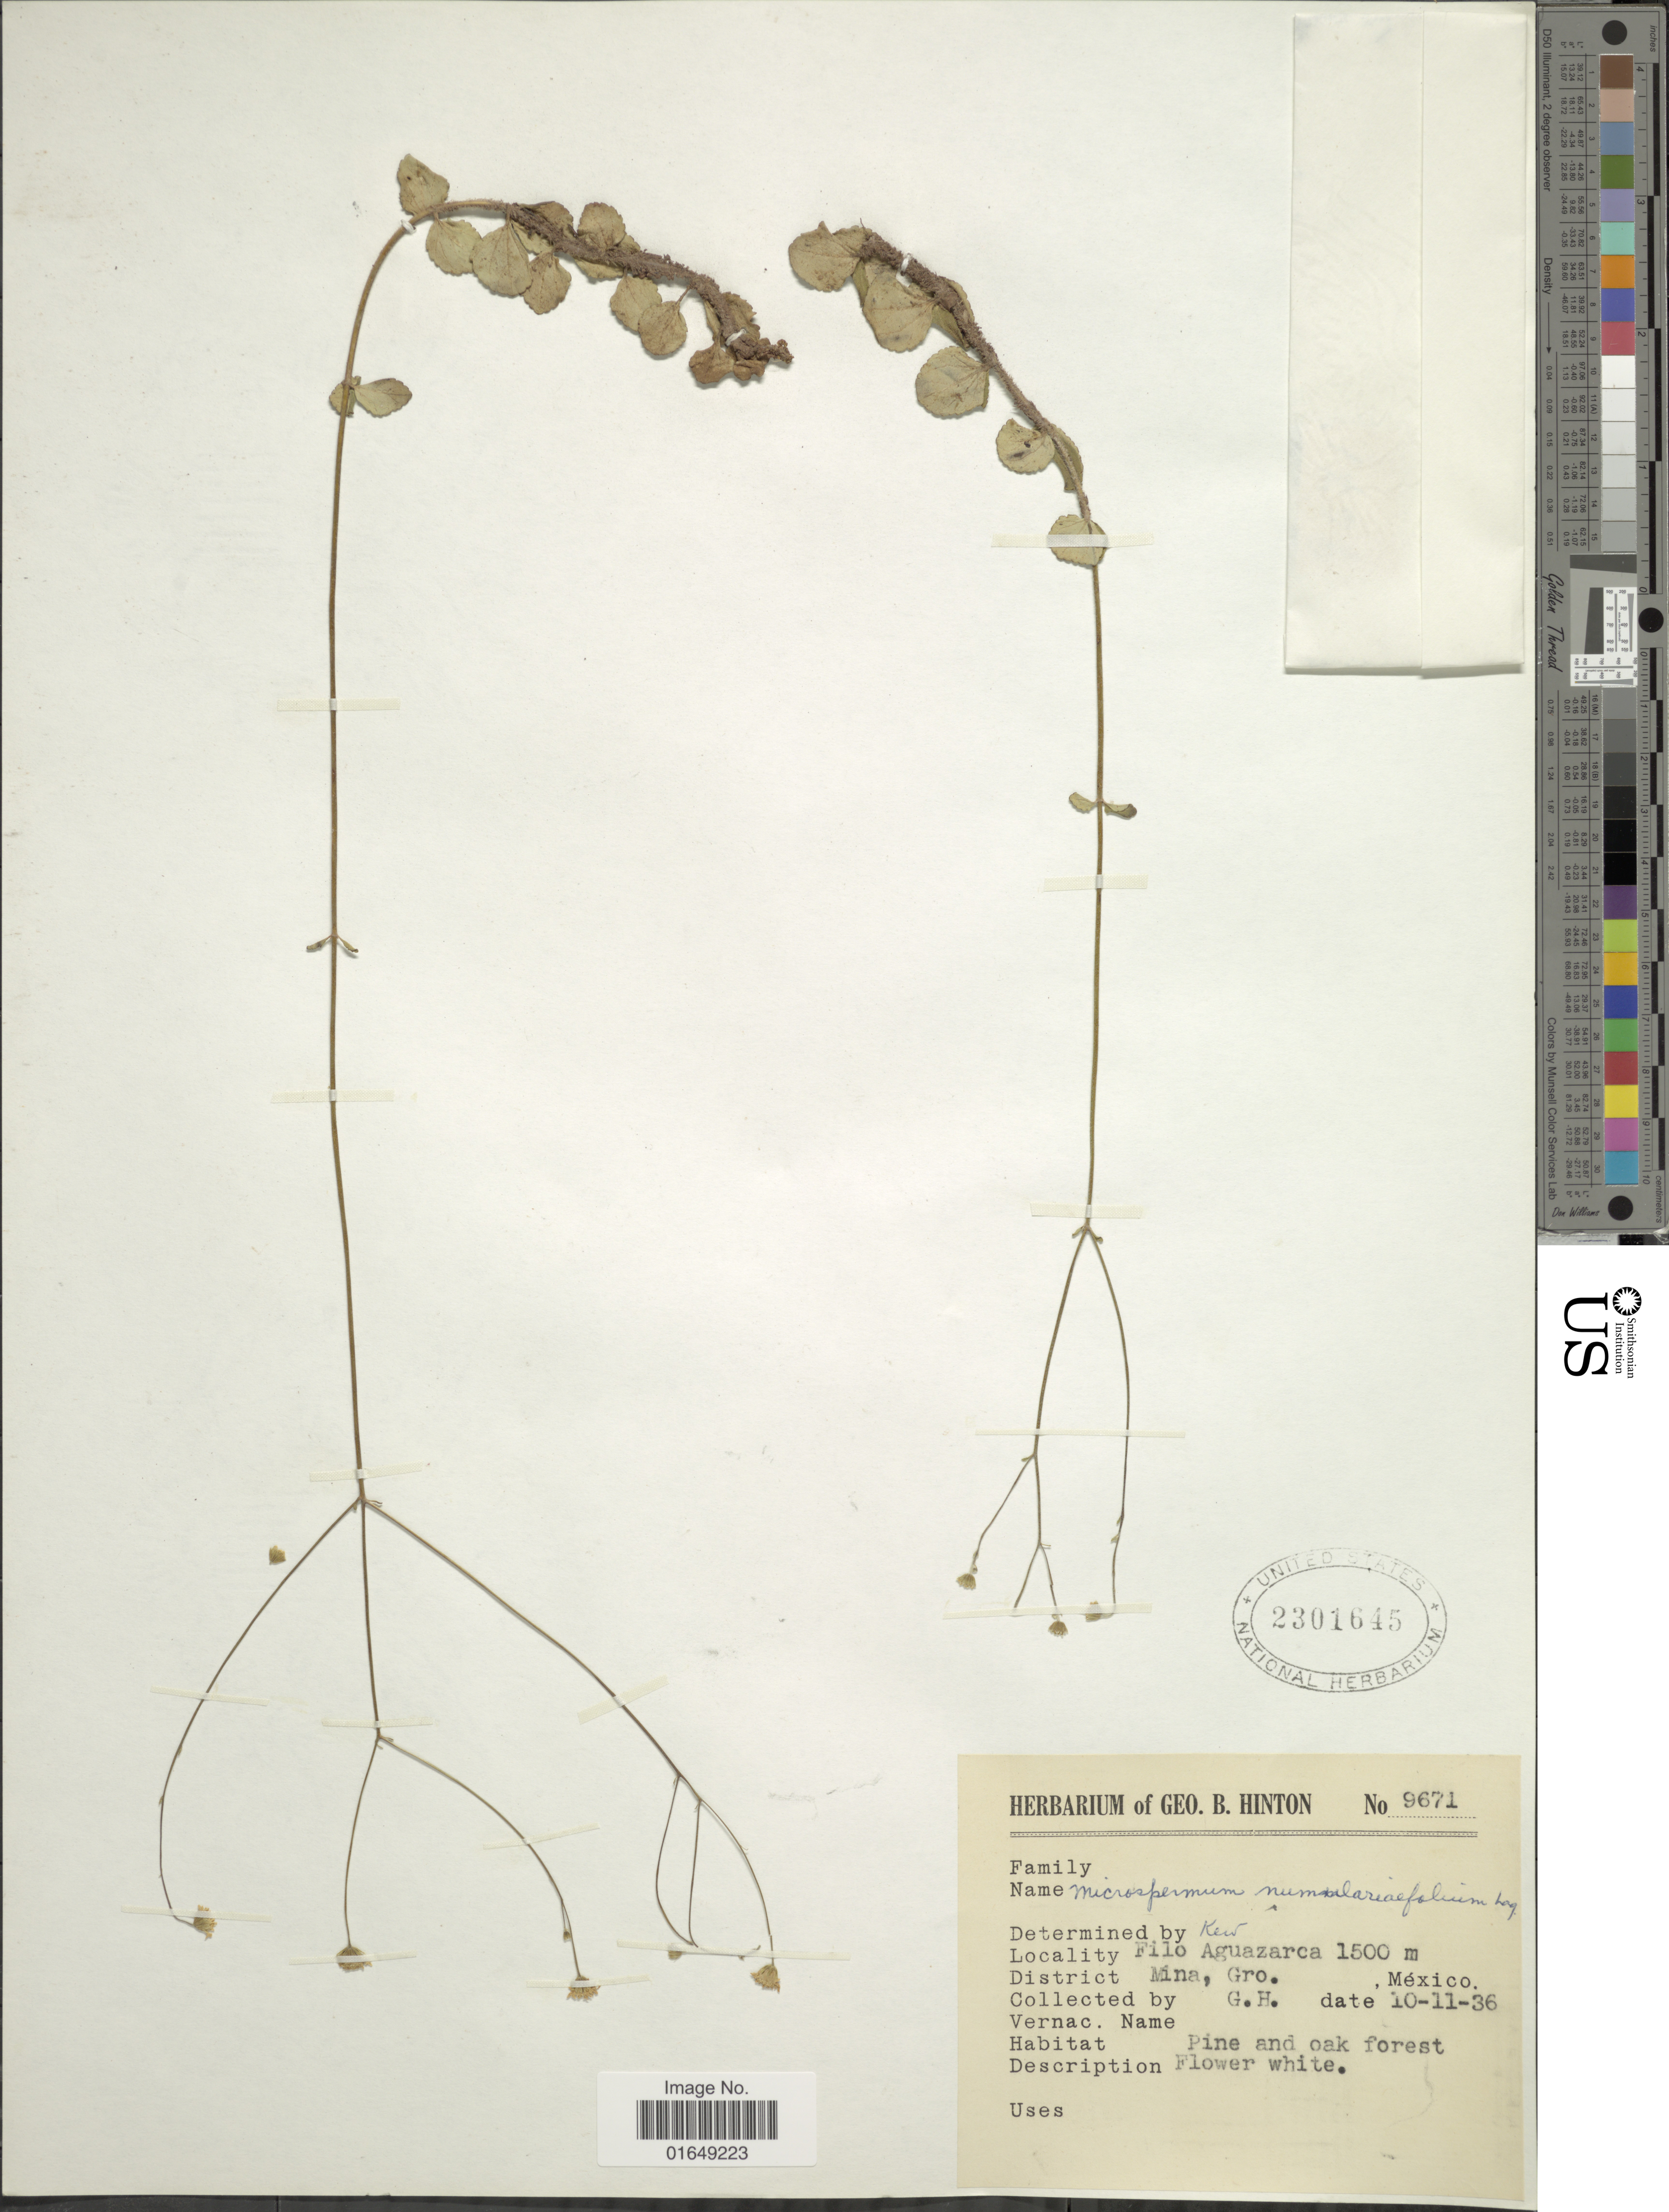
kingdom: Plantae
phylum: Tracheophyta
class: Magnoliopsida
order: Asterales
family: Asteraceae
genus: Microspermum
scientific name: Microspermum numulariaefolium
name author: Lag.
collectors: G. B. Hinton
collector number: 9671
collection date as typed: Transcribed d/m/y: 11/10/36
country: Mexico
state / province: Guerrero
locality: Mina, Filo Aguazarca.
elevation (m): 1500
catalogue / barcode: US 2301645